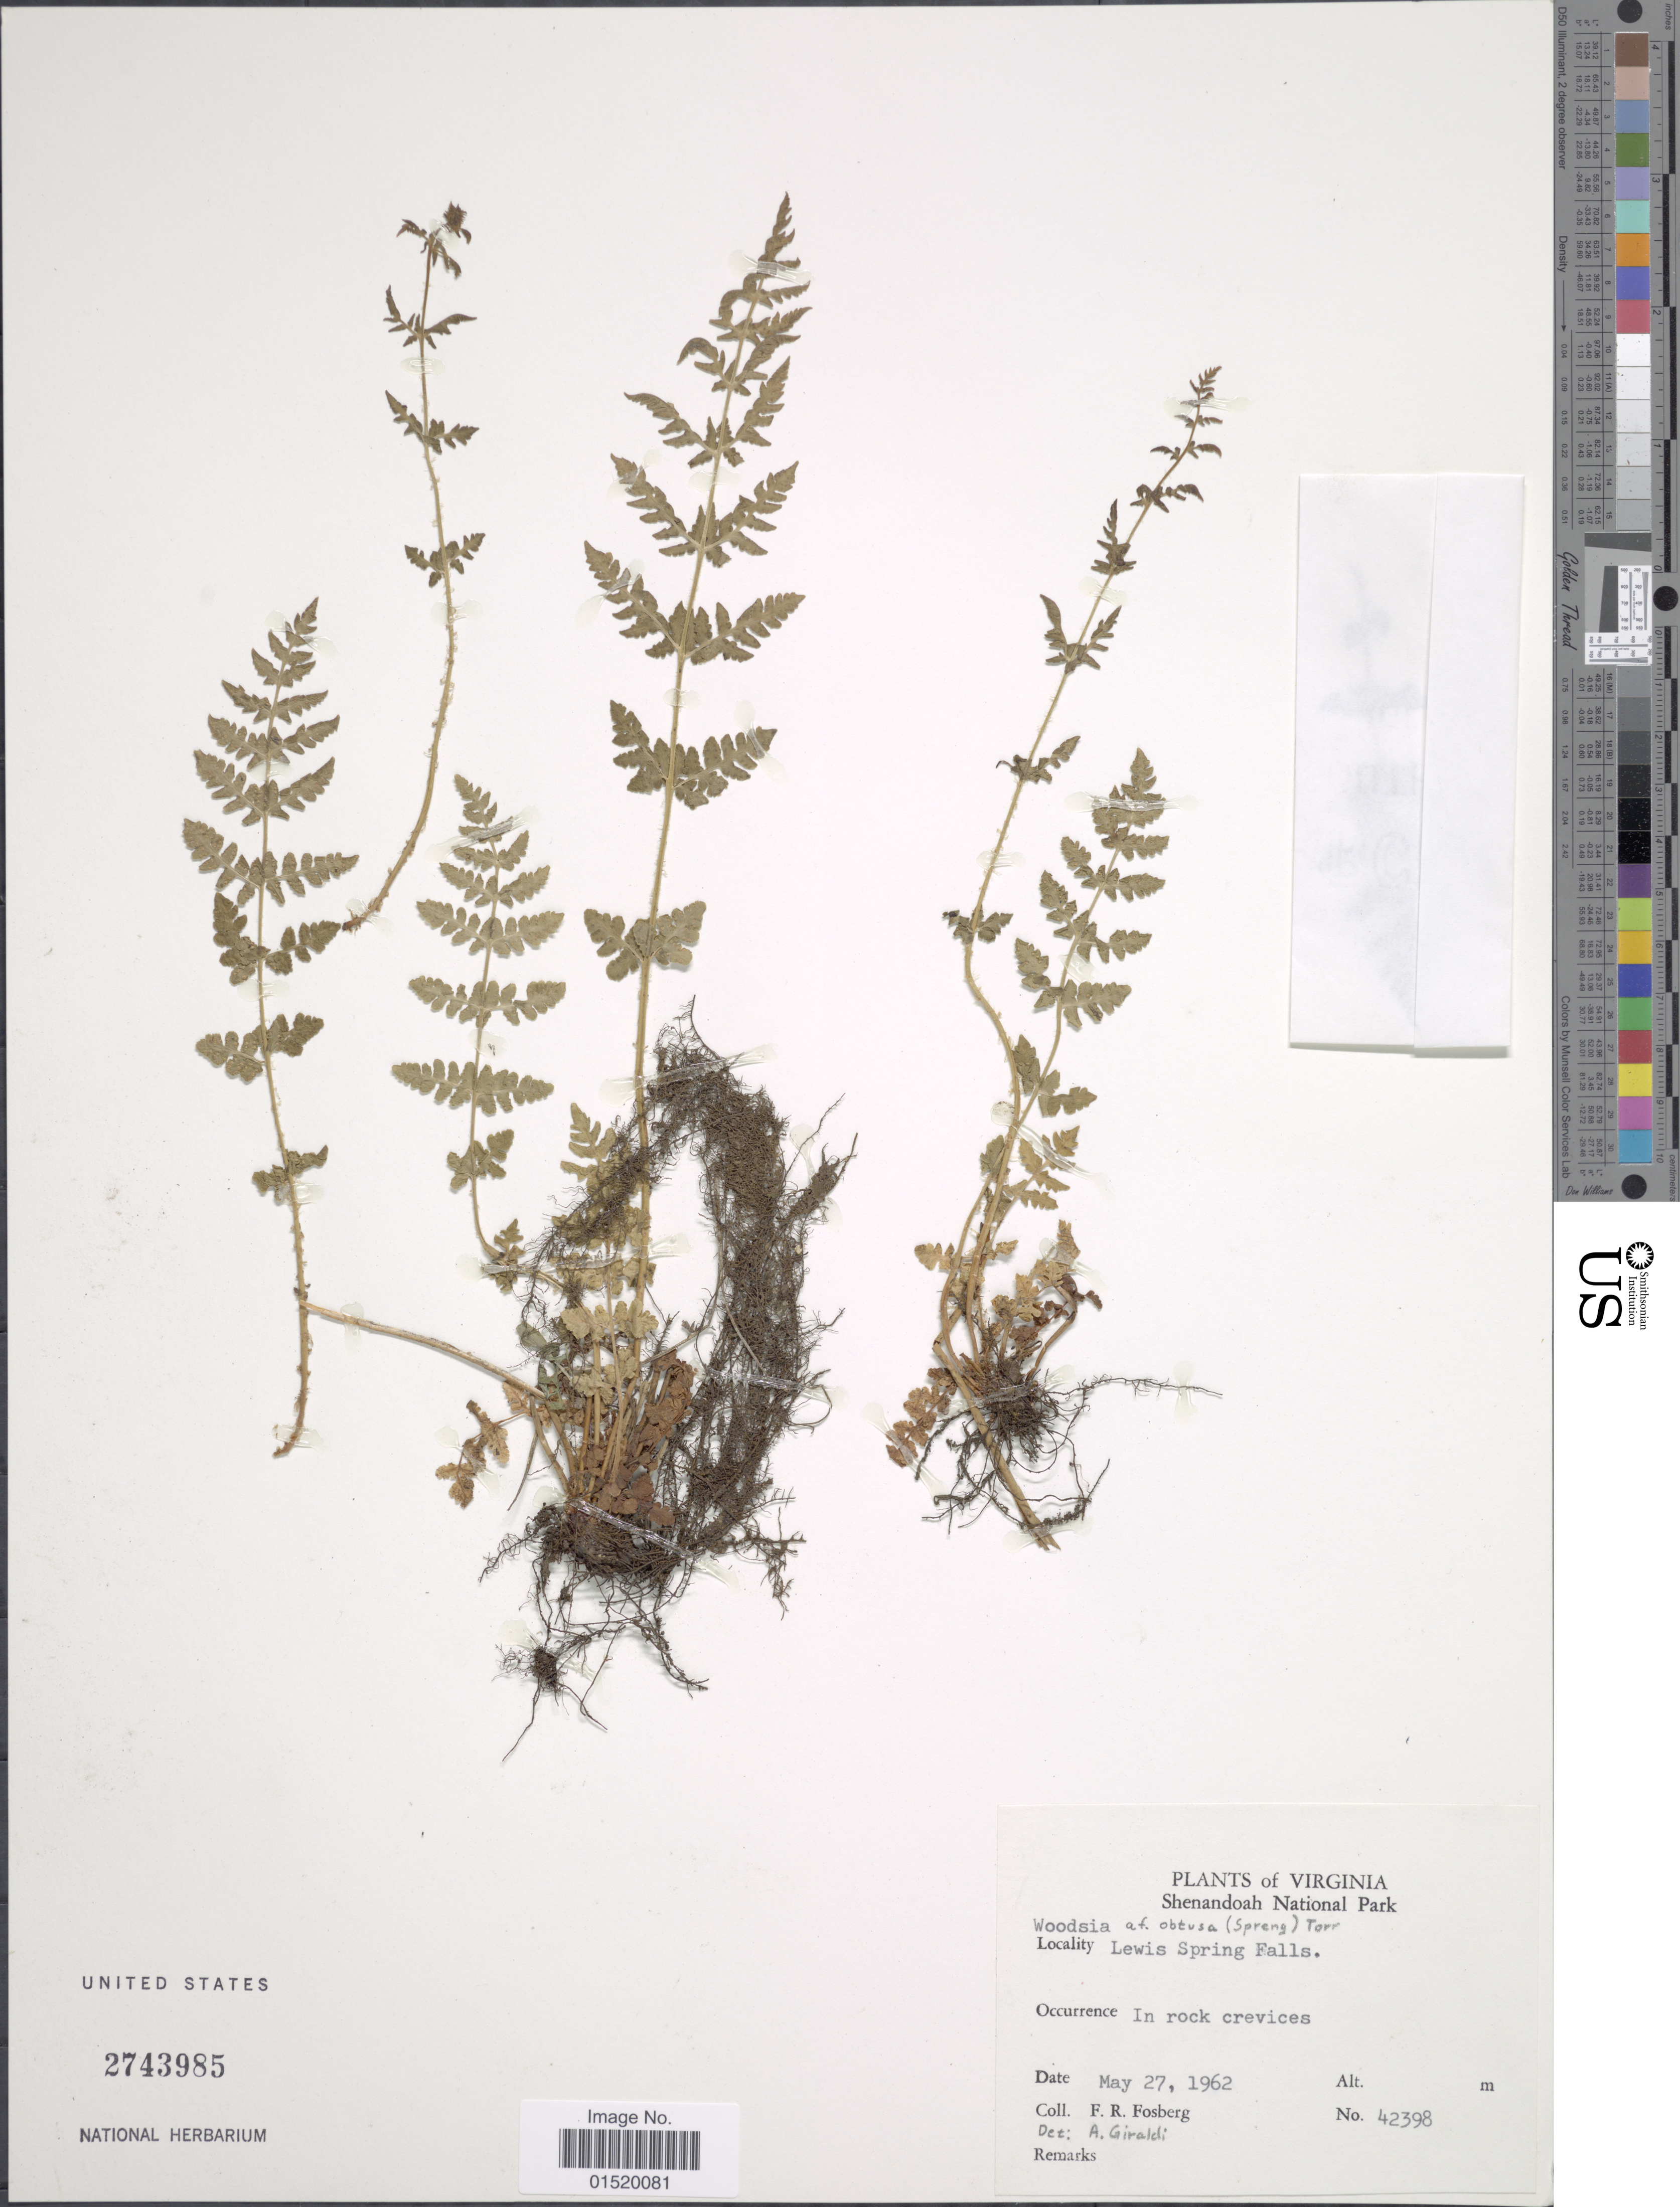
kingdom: Plantae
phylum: Tracheophyta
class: Polypodiopsida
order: Polypodiales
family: Woodsiaceae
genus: Woodsia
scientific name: Woodsia obtusa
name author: (Spreng.) Torr.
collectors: F. R. Fosberg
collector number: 42398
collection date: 1962-05-27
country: United States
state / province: Virginia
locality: Shenandoah National Park, Lewis Spring Falls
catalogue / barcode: US 2743985